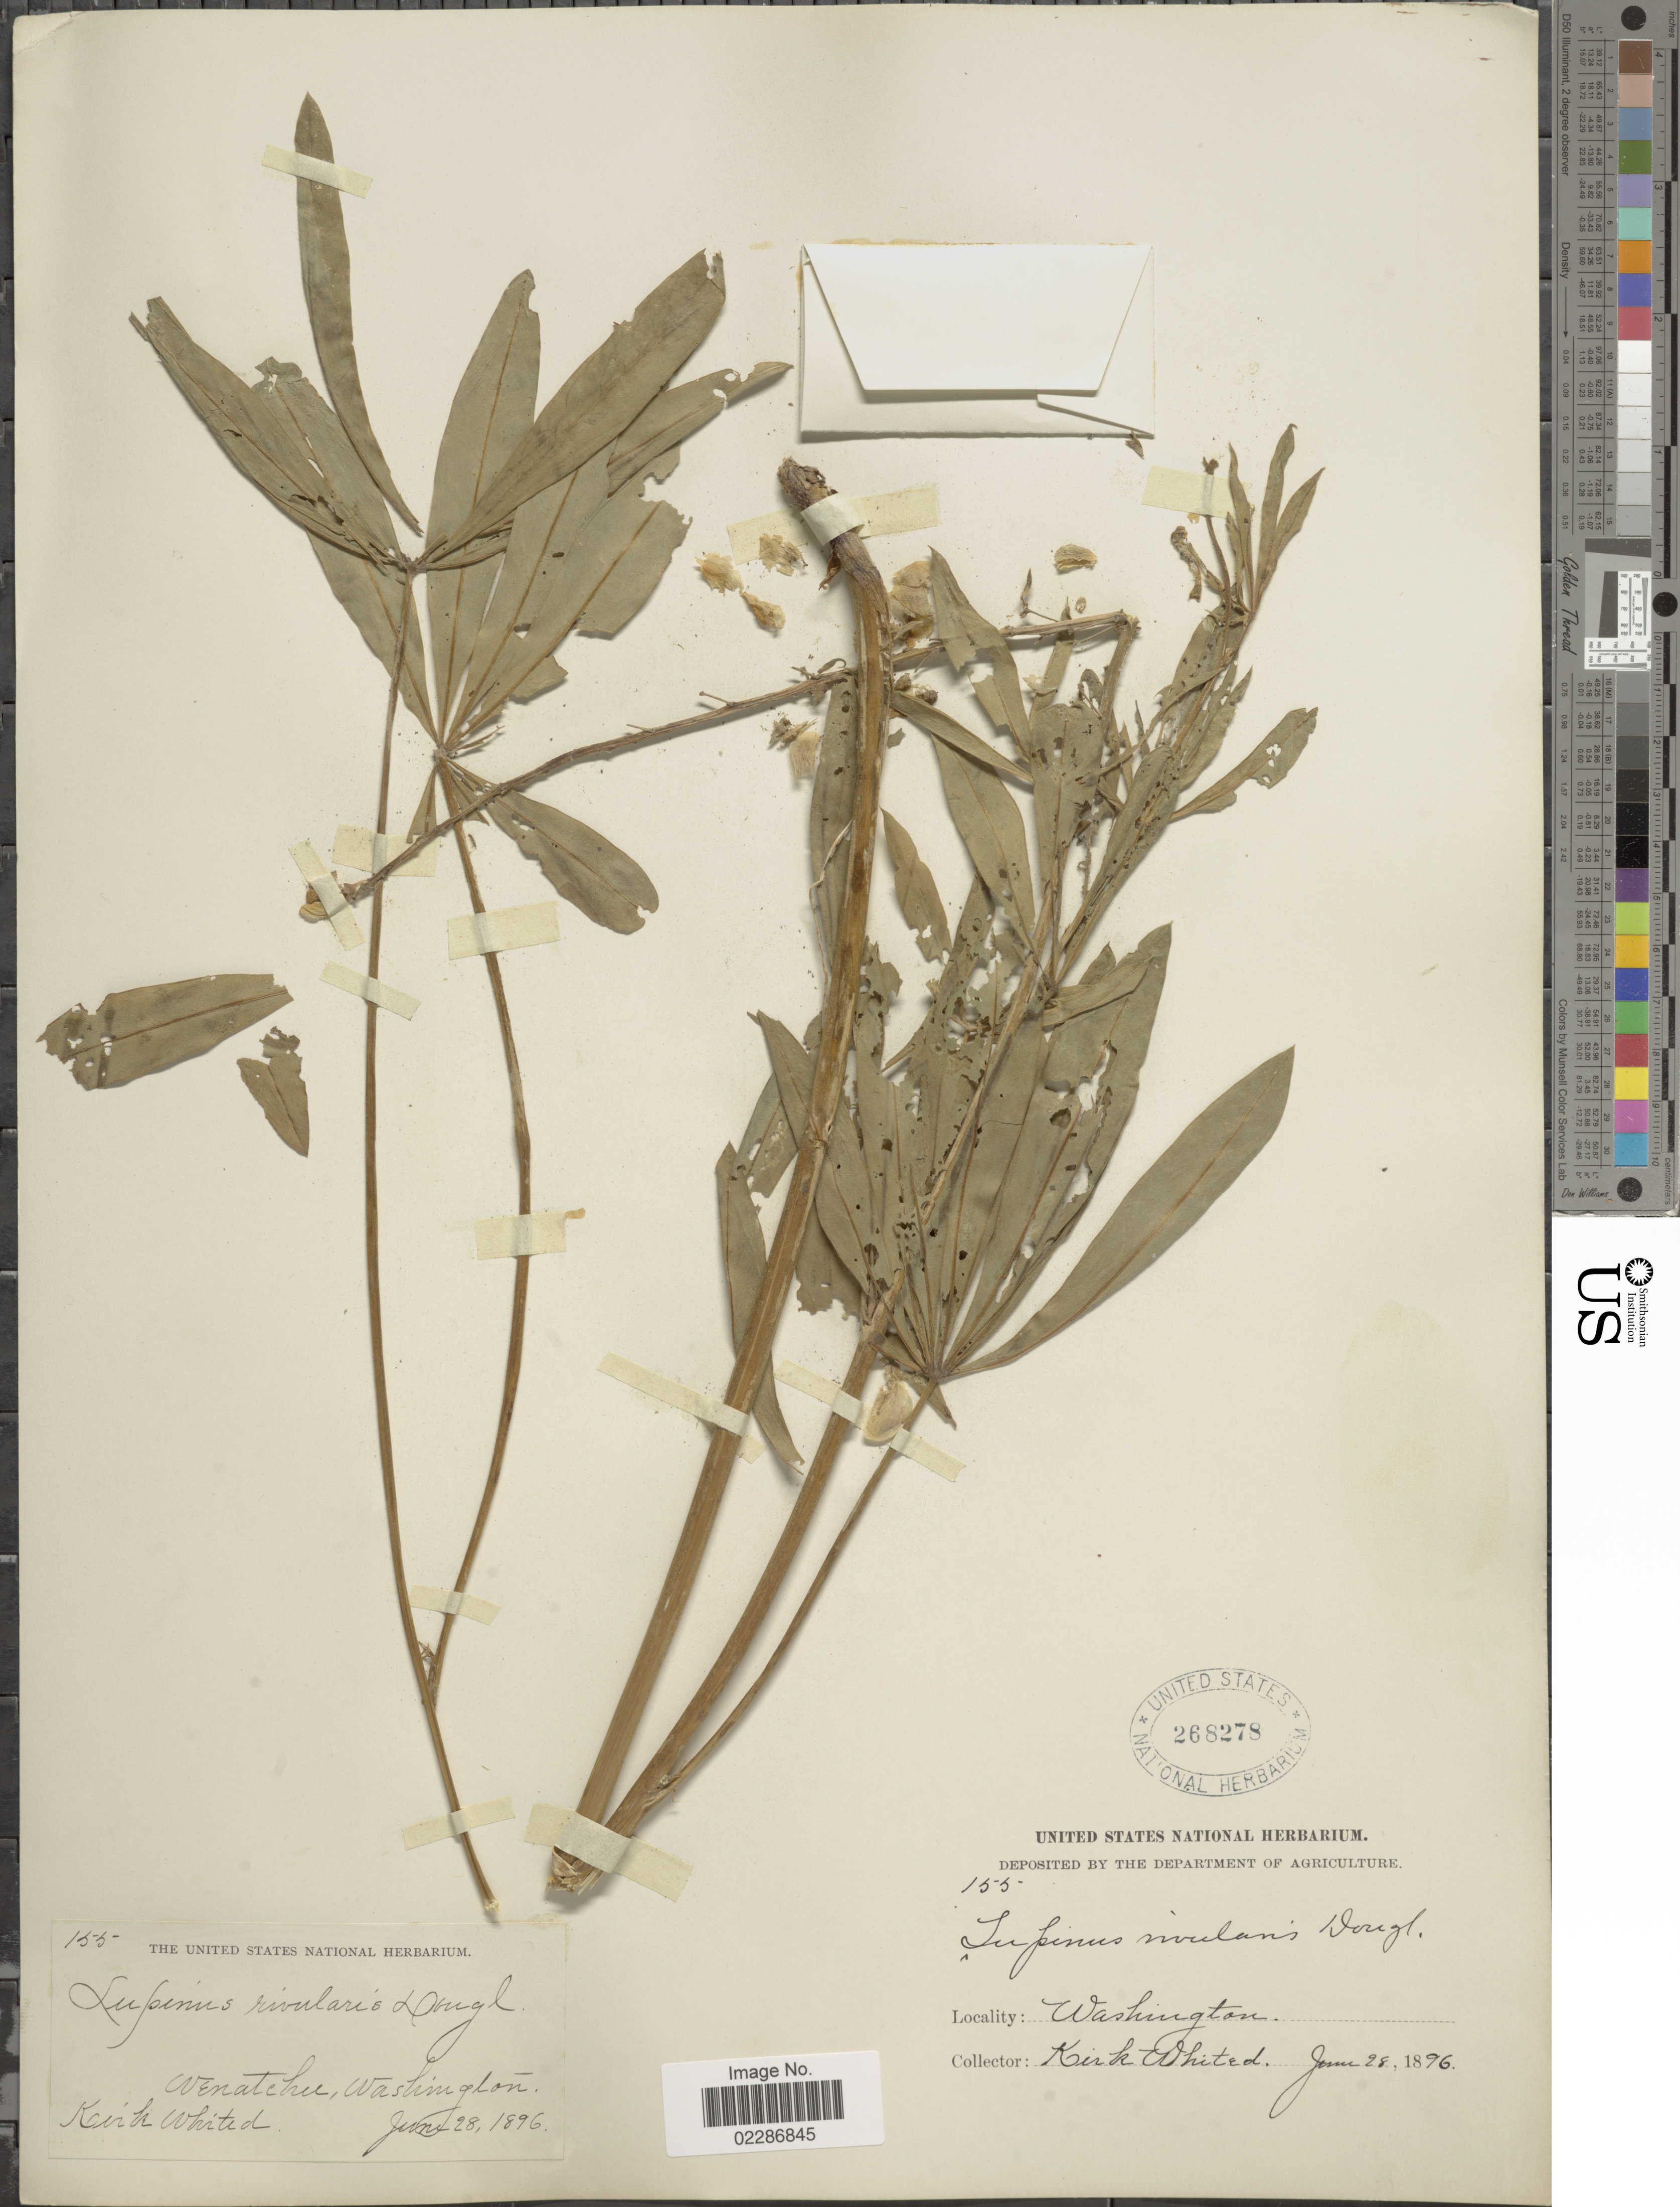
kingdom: Plantae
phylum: Tracheophyta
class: Magnoliopsida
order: Fabales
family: Fabaceae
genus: Lupinus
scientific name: Lupinus polyphyllus subsp. polyphyllus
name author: Lindl.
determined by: Phillips, L. Ll.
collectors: K. Whited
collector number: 155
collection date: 1896-06-28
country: United States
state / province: Washington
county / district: Chelan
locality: Wenatchee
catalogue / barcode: US 268278